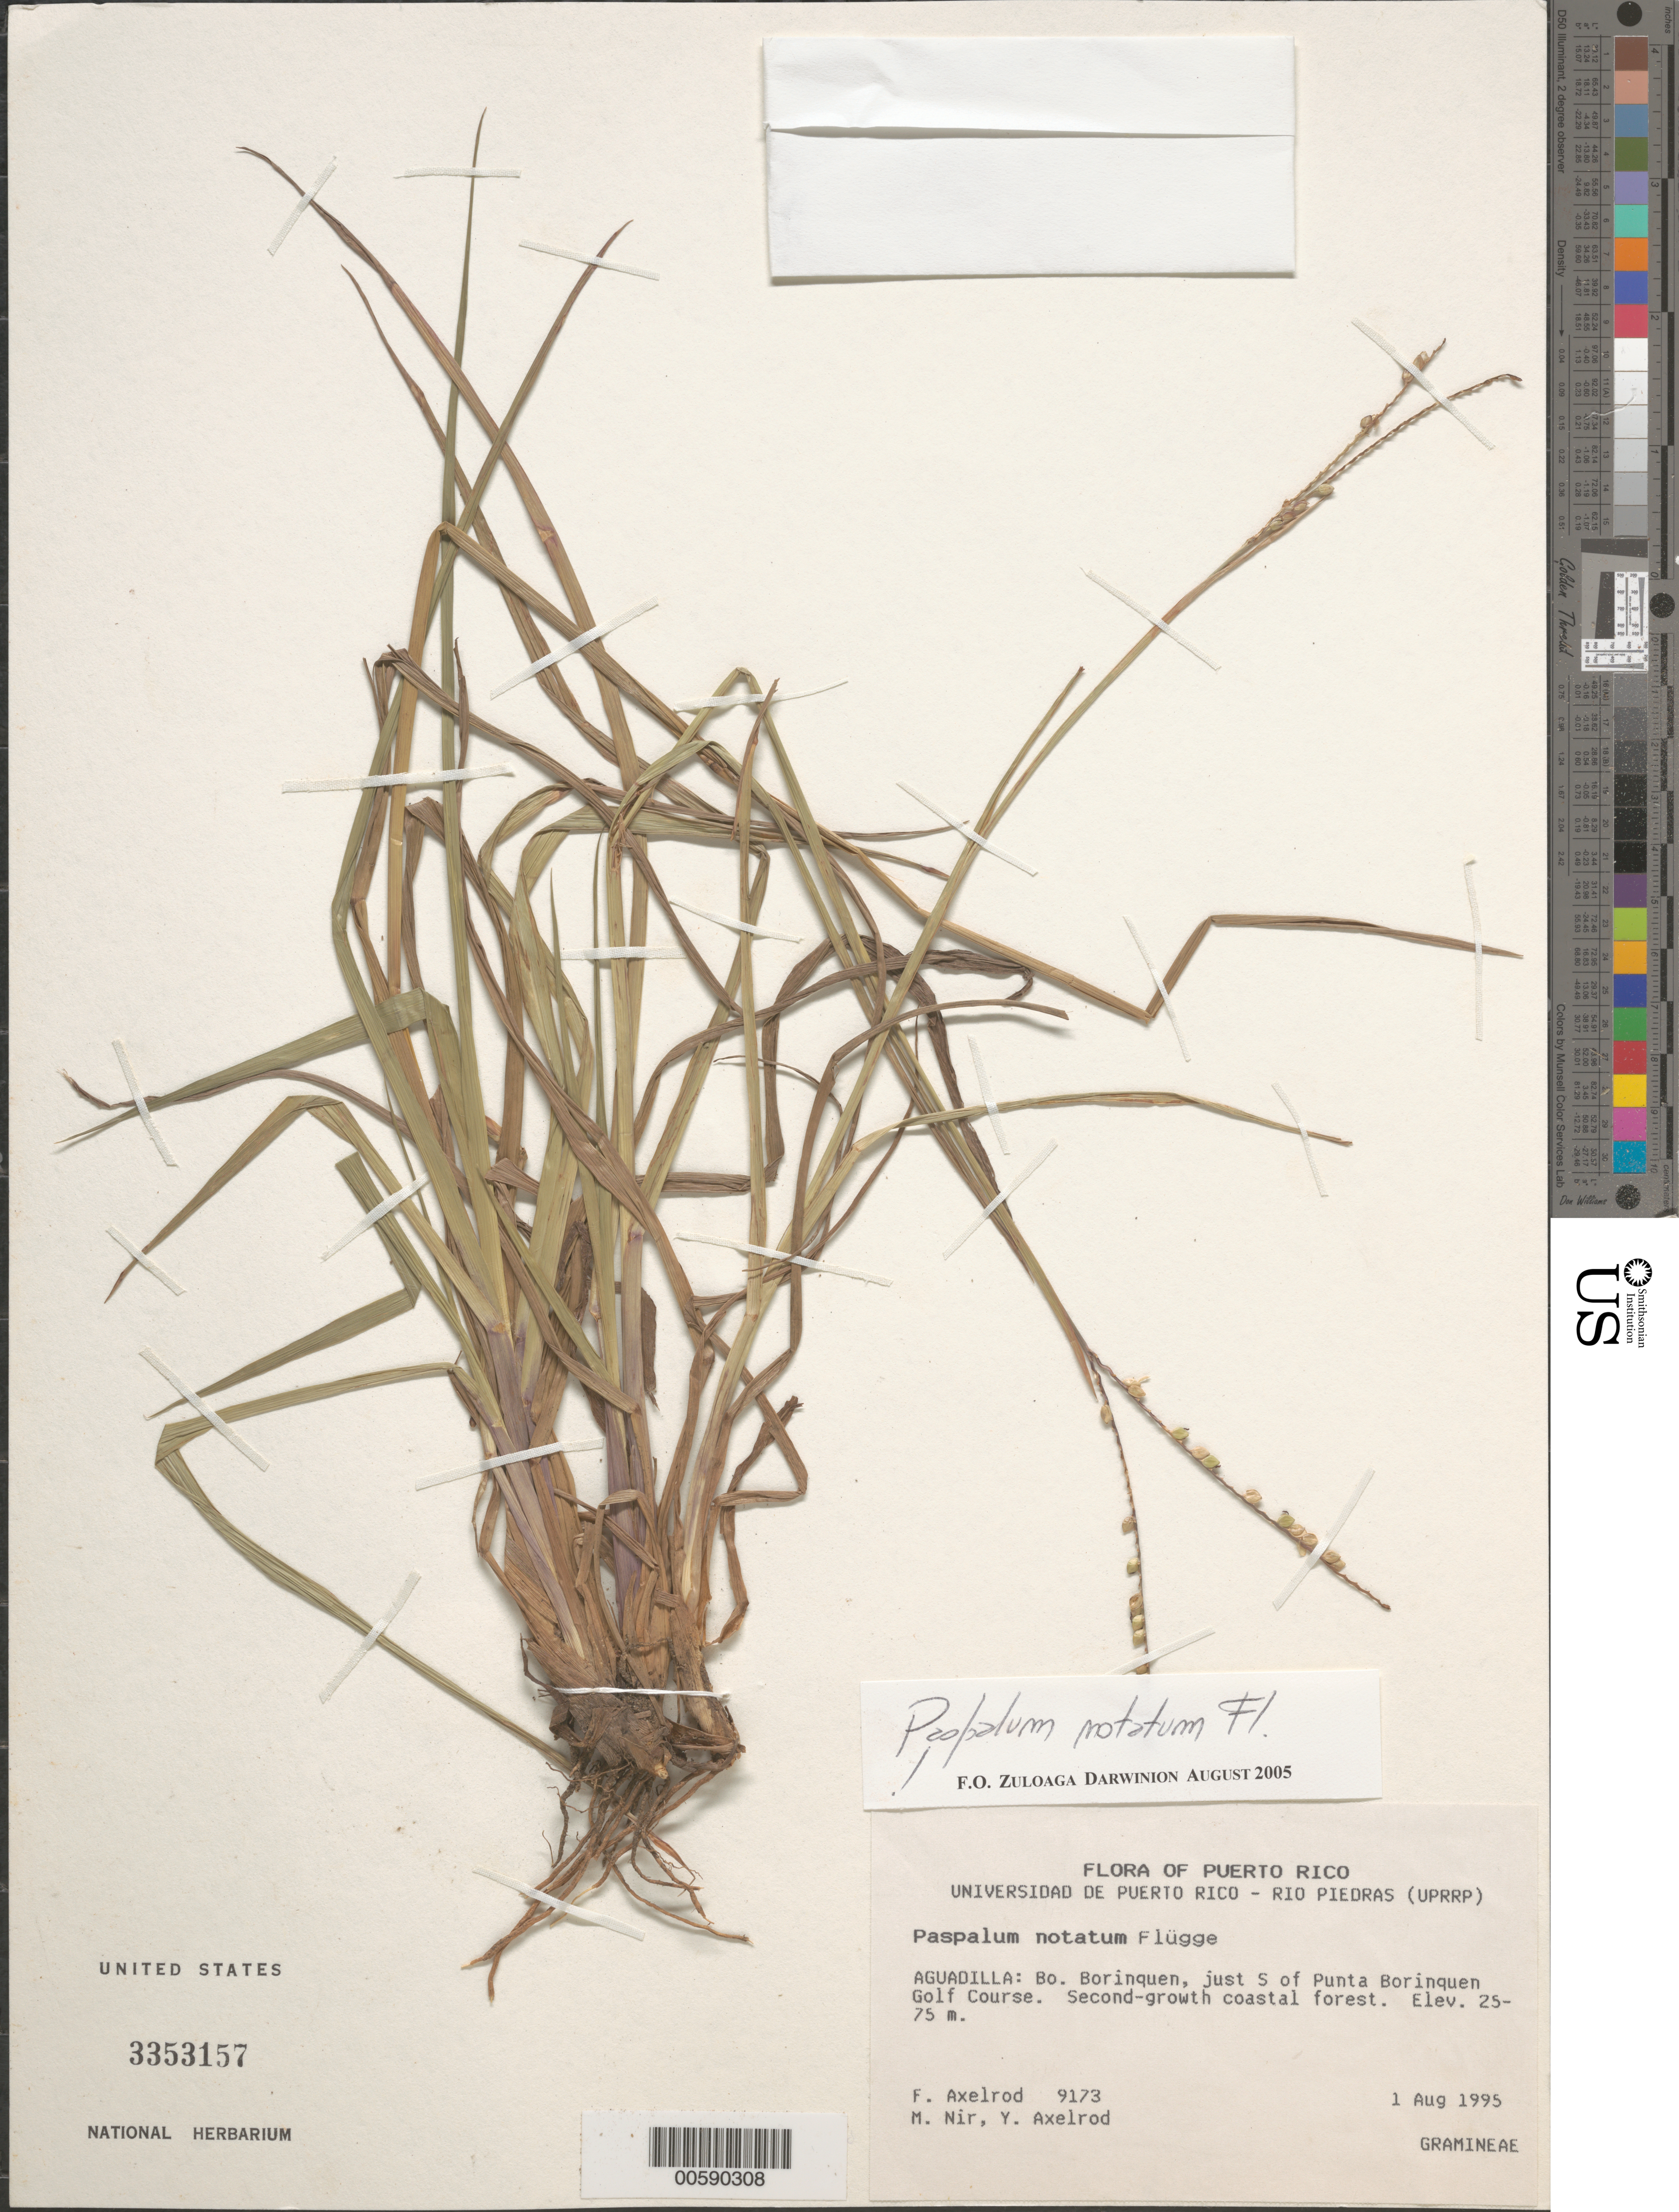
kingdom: Plantae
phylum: Tracheophyta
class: Liliopsida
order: Poales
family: Poaceae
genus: Paspalum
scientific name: Paspalum notatum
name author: Flüggé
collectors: F. S. Axelrod, M. A. Nir & Y. Axelrod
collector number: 9173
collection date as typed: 01 Aug 1995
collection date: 1995-08-01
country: Puerto Rico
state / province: Aguadilla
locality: Aguadilla: Bo. Borinquen, just S of Punta Borinquen Golf Course.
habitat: Second-growth coastal forest.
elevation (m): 25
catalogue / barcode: US 3353157